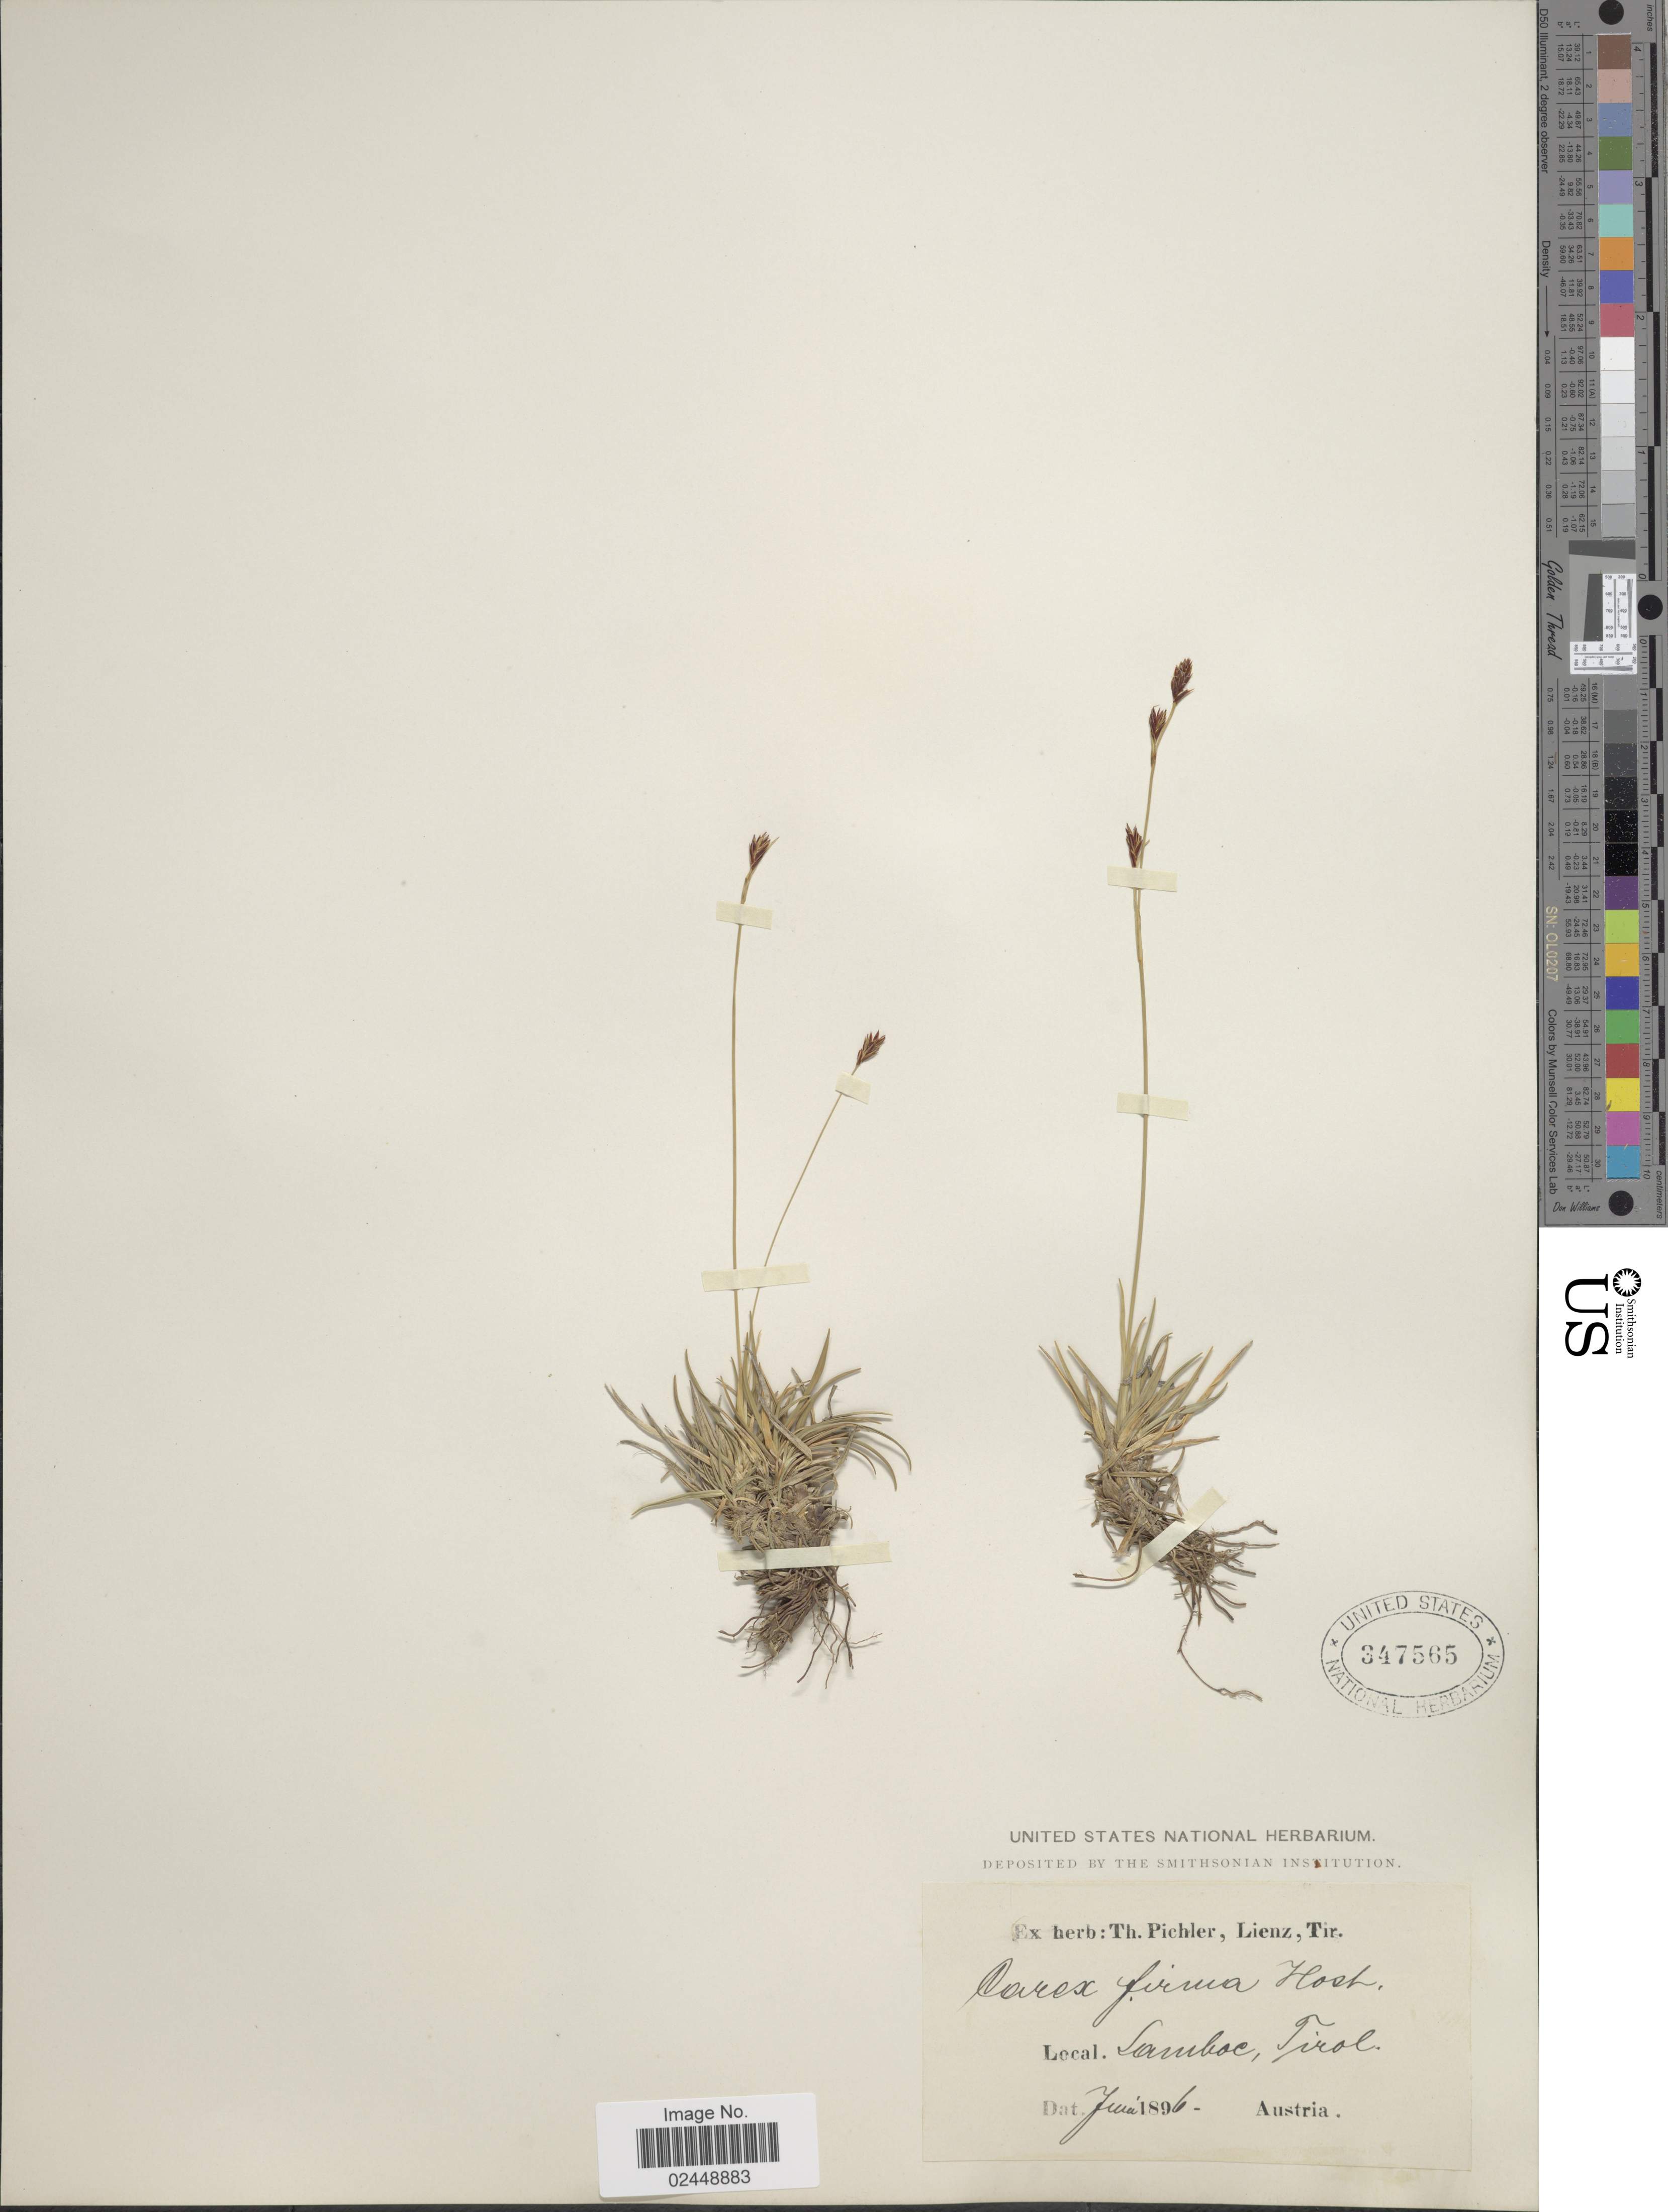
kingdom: Plantae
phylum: Tracheophyta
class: Liliopsida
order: Poales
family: Cyperaceae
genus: Carex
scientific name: Carex firma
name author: Host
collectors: ex herb. T. Pichler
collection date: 1896-06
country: Austria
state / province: Tirol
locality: Lamboc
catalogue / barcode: US 347565